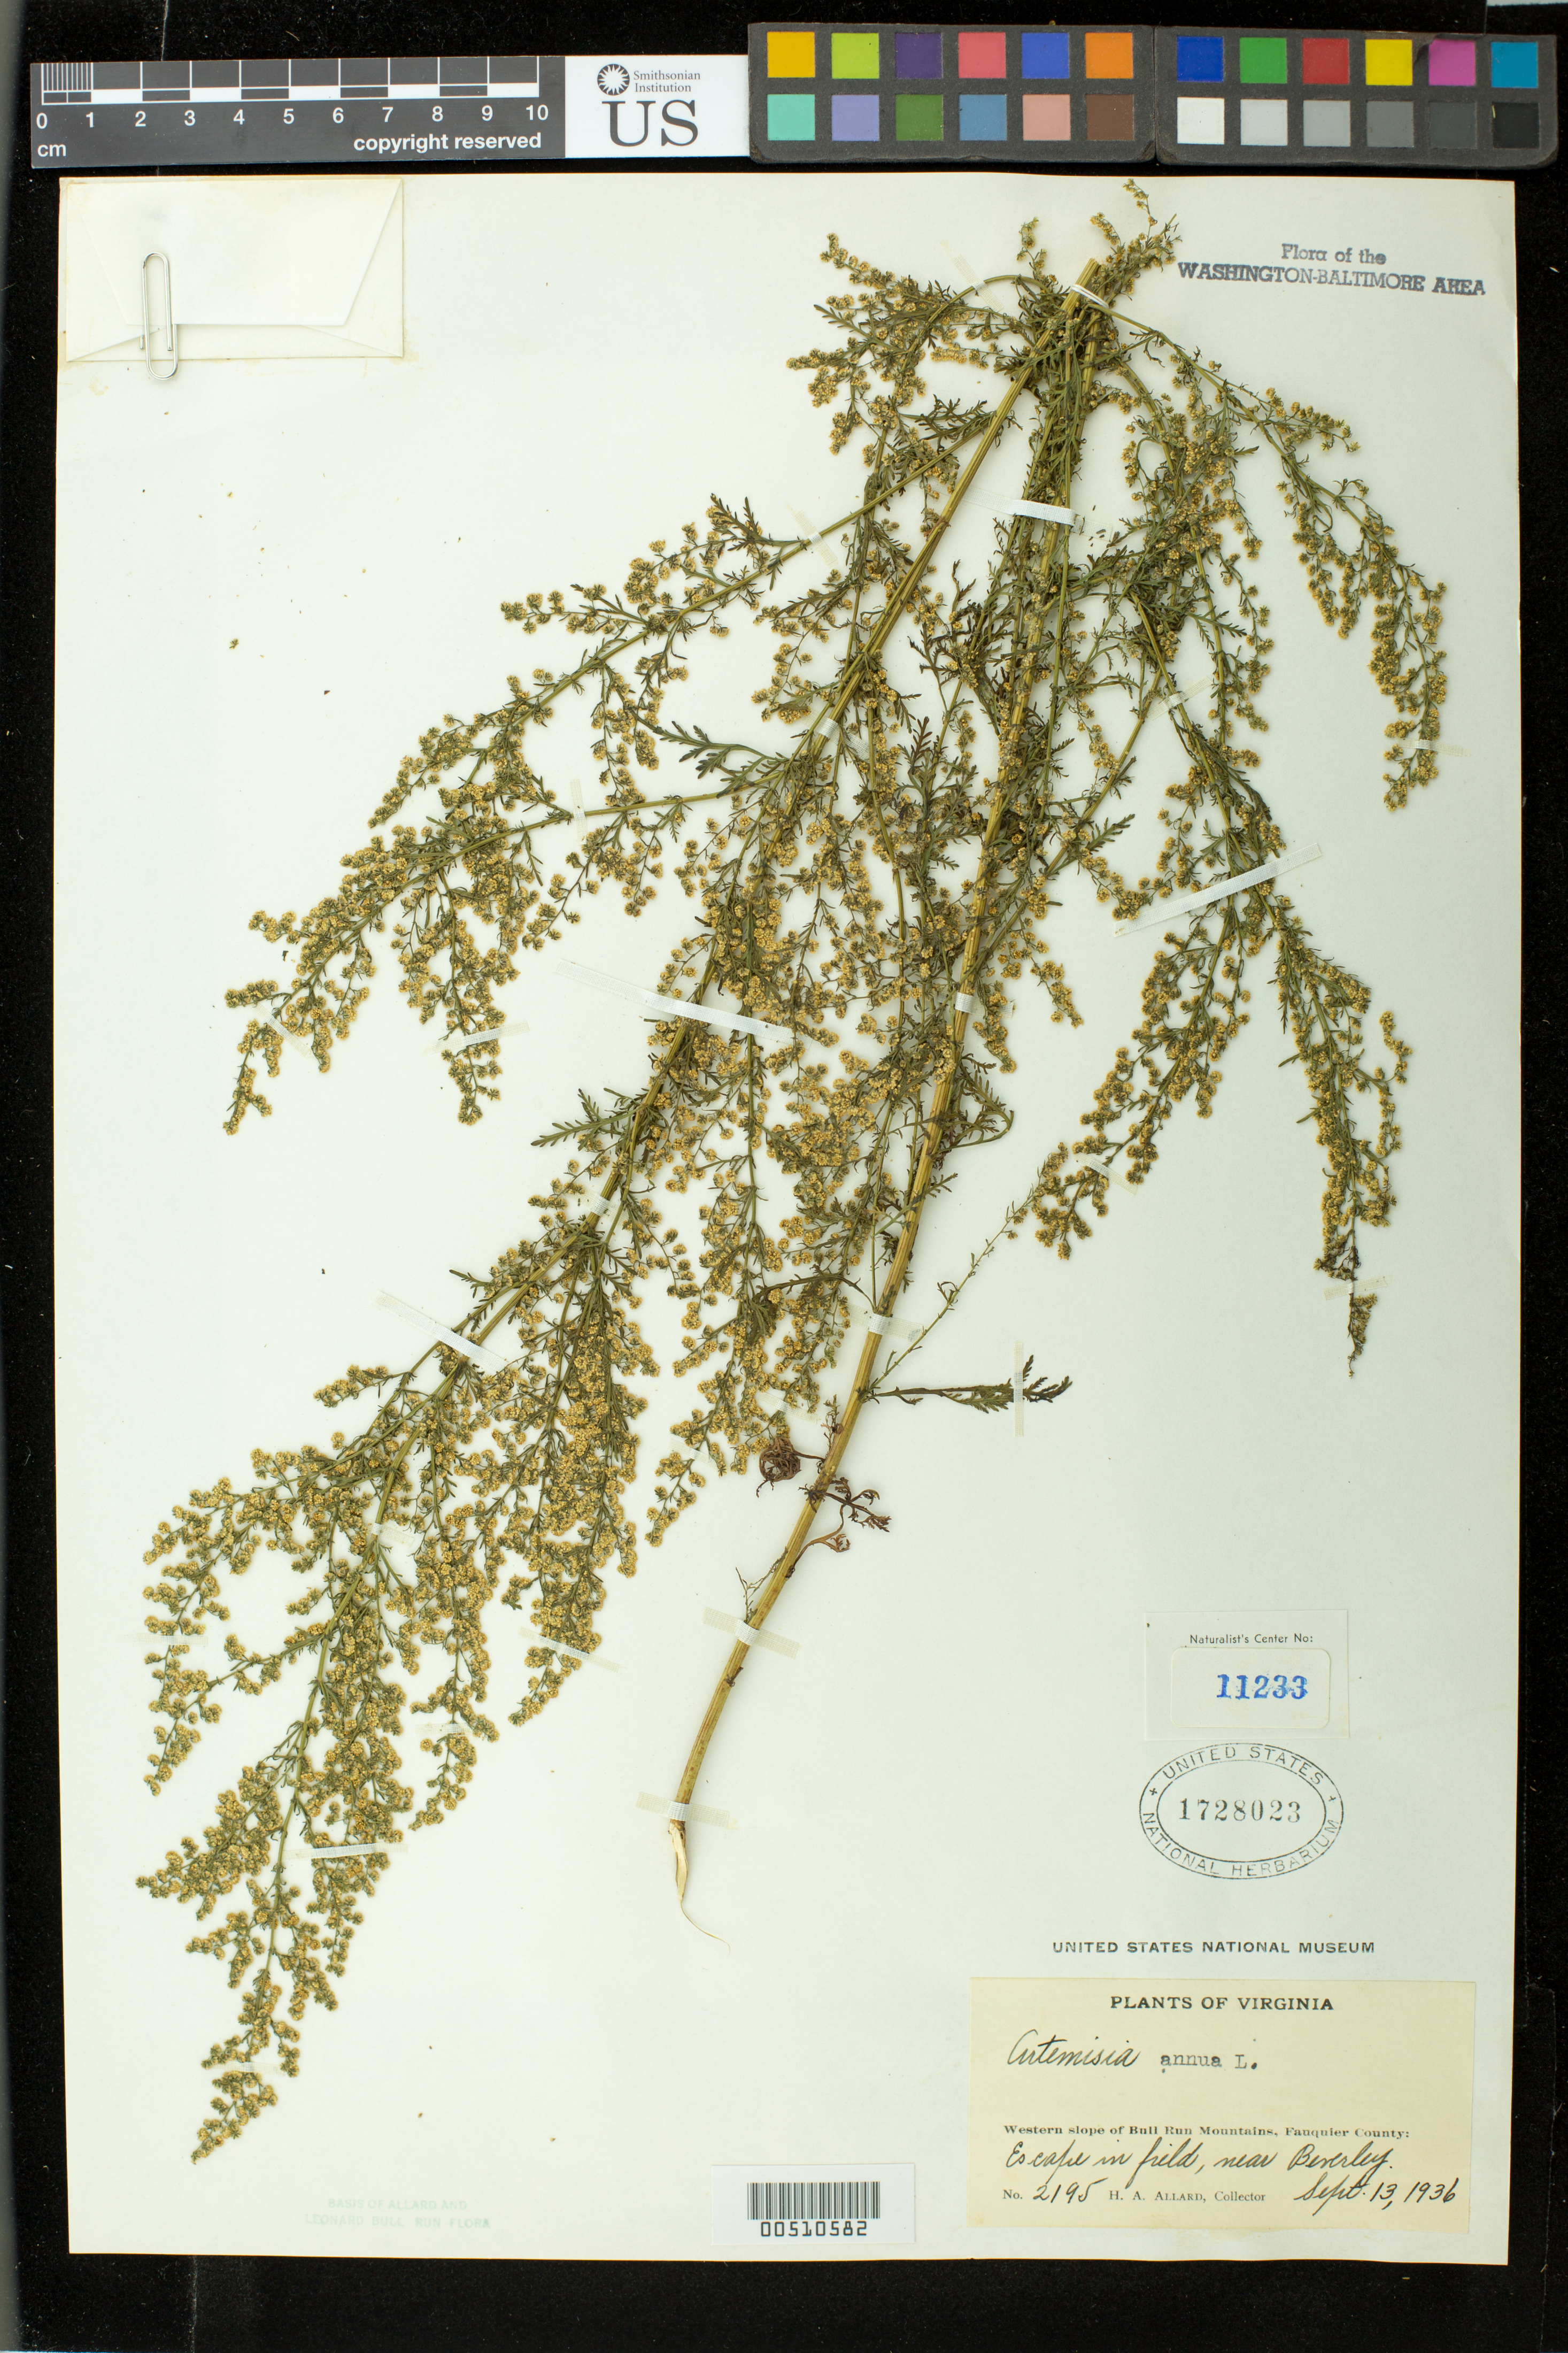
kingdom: Plantae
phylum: Tracheophyta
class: Magnoliopsida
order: Asterales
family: Asteraceae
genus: Artemisia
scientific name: Artemisia annua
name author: L.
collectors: H. A. Allard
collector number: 2195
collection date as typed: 13 Sep 1936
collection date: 1936-09-13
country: United States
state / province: Virginia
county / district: Fauquier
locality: Near Beverely, west slope of Bull Run Mts.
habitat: field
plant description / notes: Specimens returned from Naturalist Center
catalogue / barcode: US 1728023